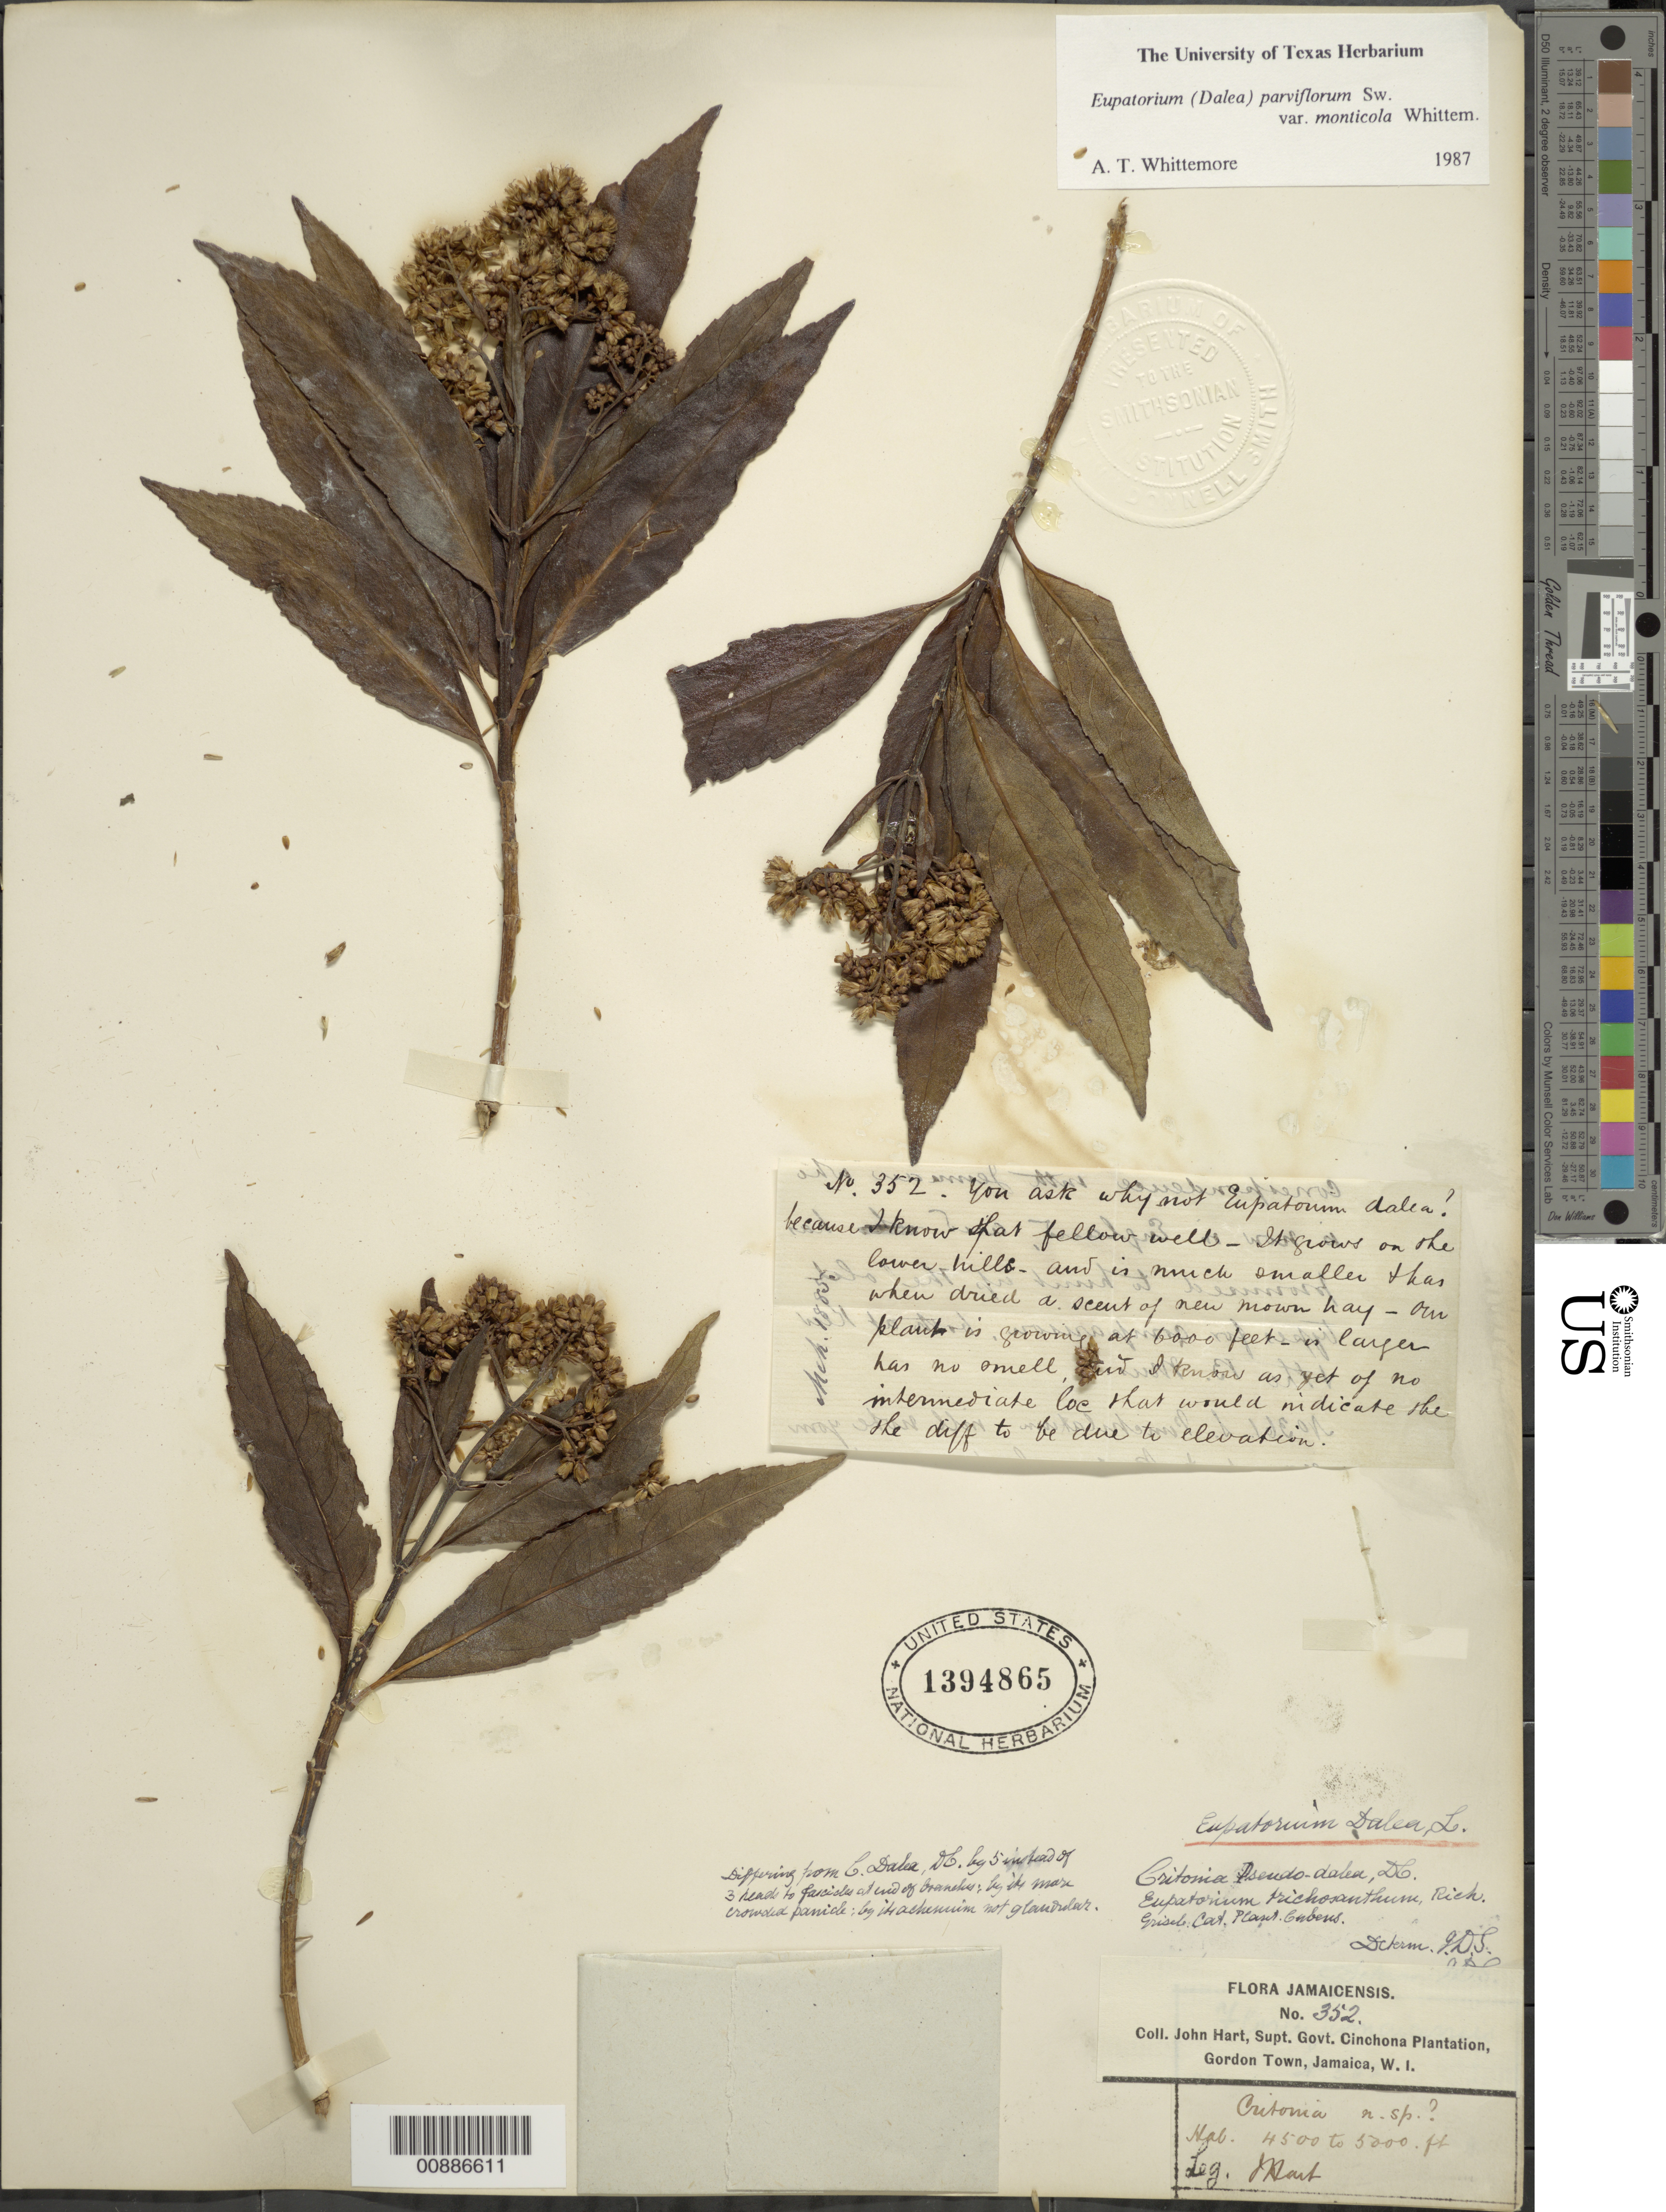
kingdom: Plantae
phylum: Tracheophyta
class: Magnoliopsida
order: Asterales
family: Asteraceae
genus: Critonia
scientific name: Critonia parviflora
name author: (Sw.) DC.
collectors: J. Hart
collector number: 352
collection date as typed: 18--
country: Jamaica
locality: Govt. Cinchona Plantation, Gordon Town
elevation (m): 1372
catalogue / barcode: US 1394865